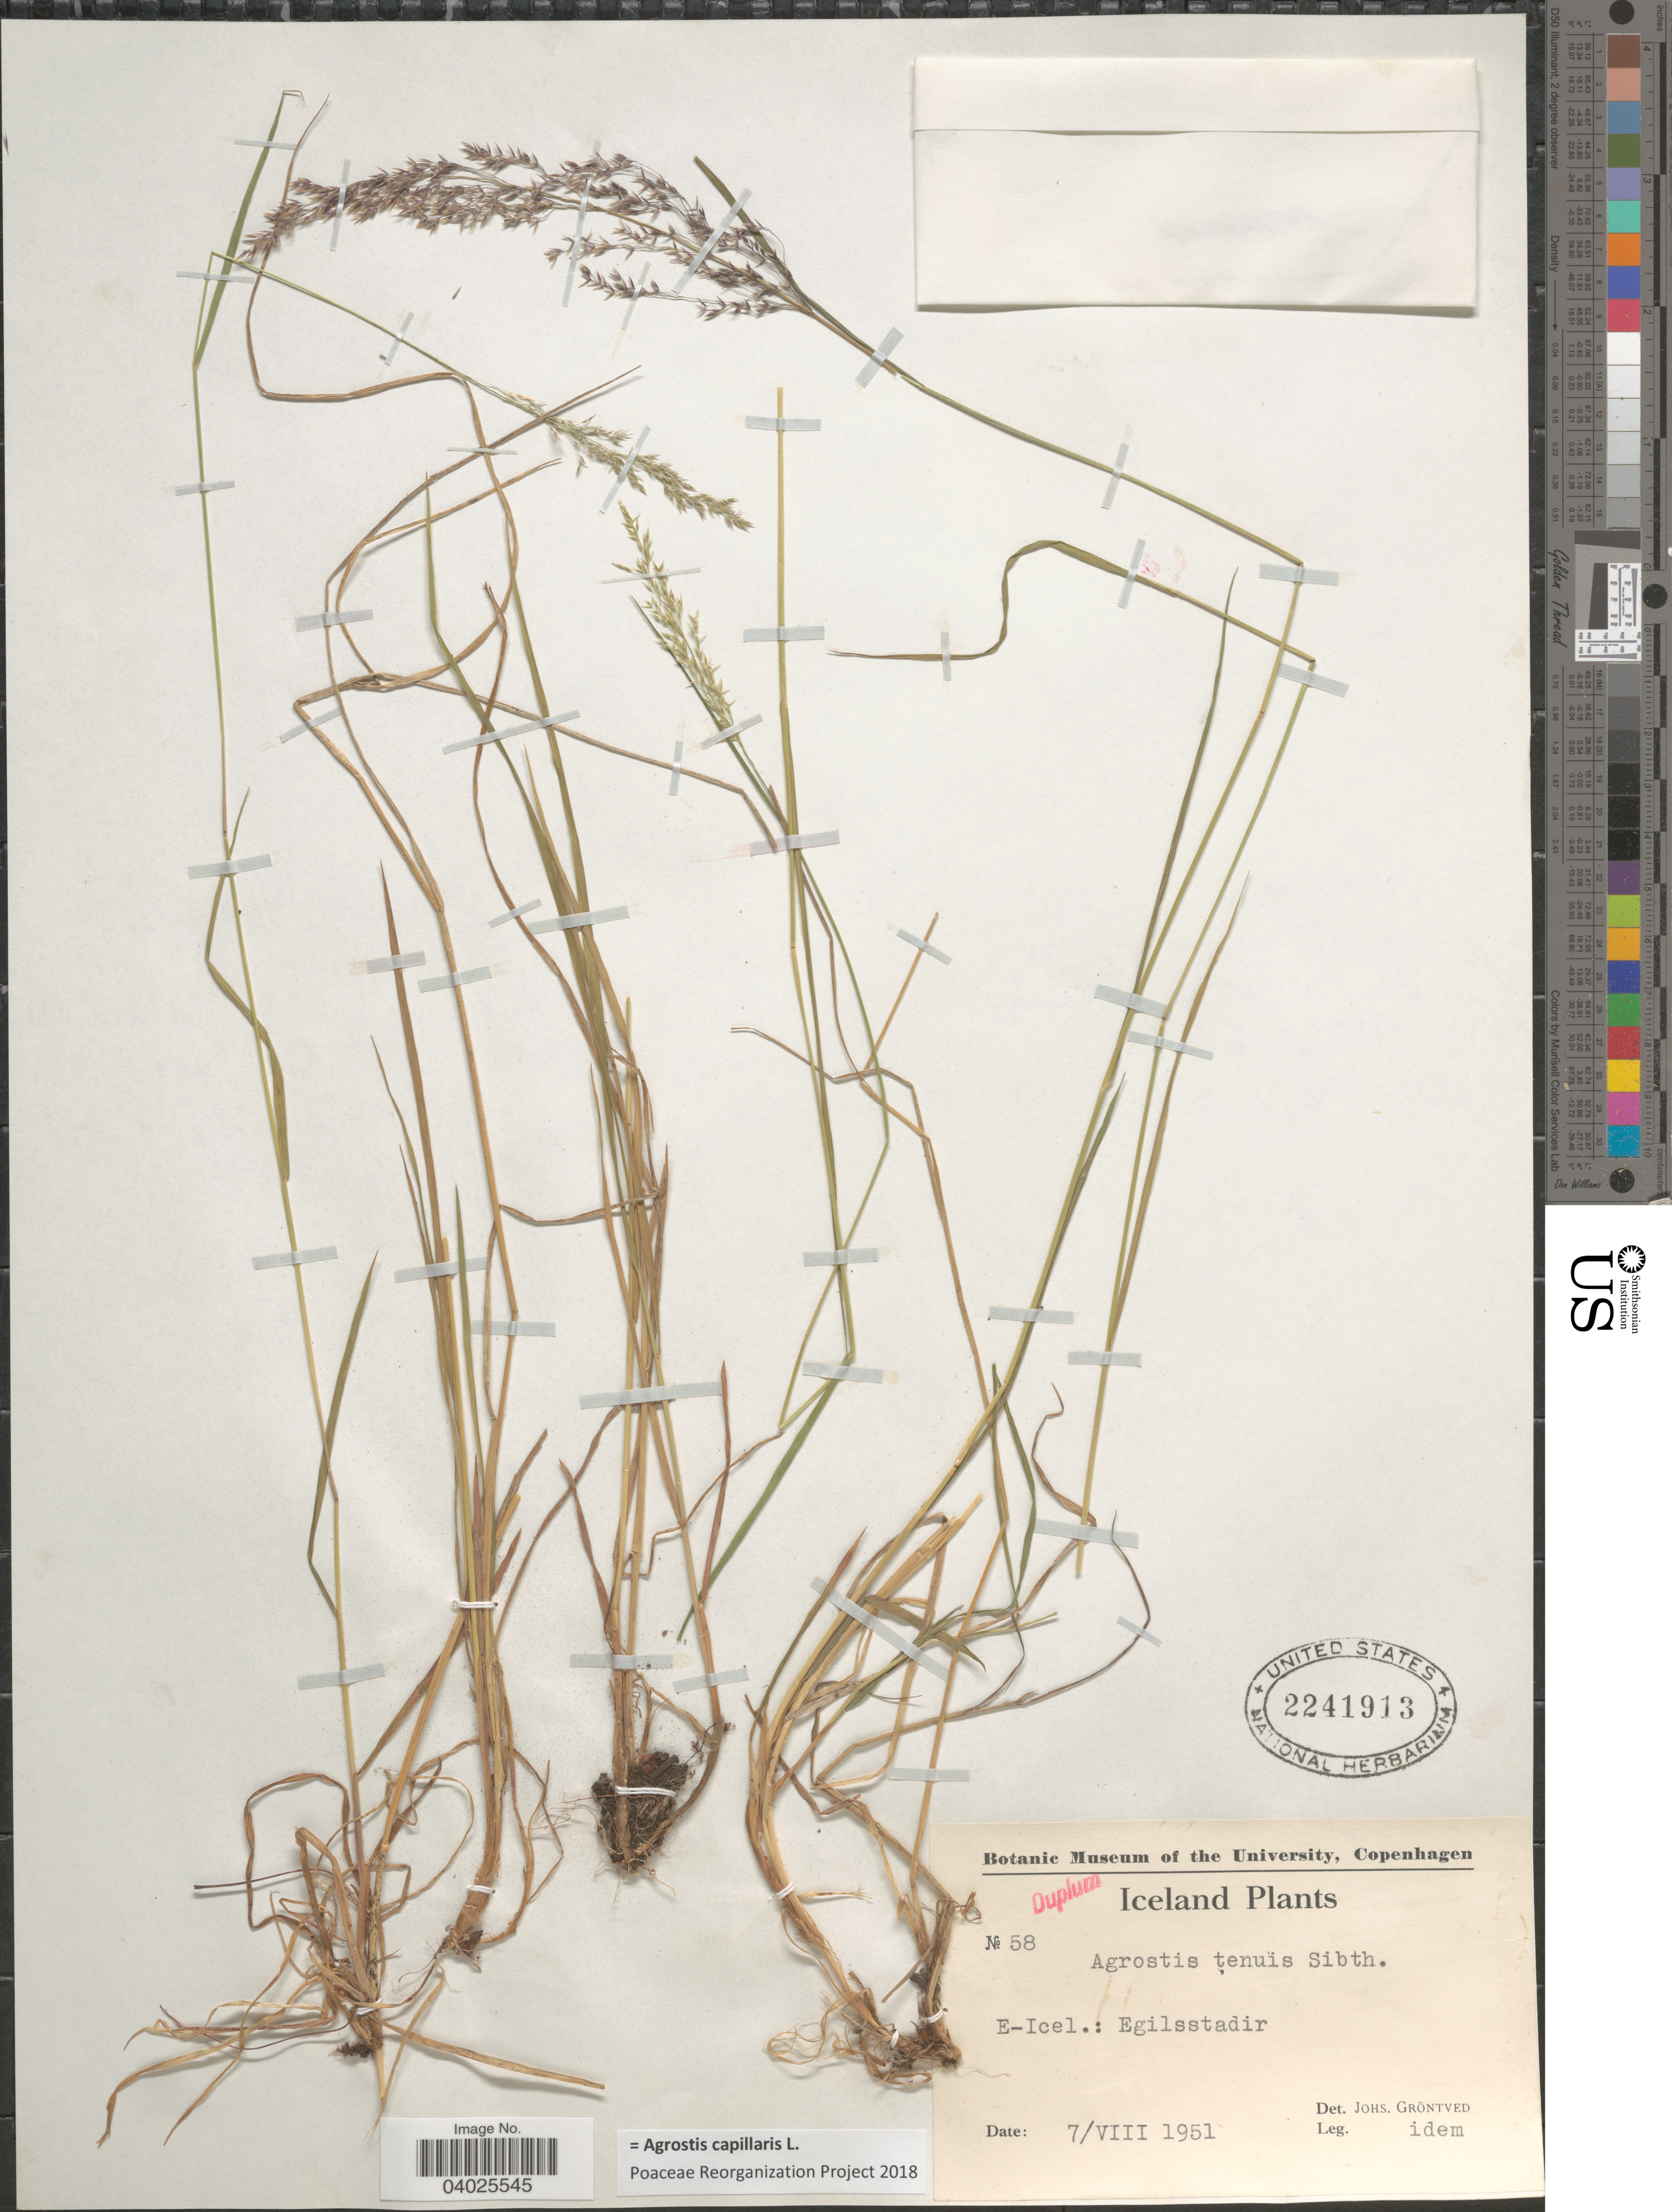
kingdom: Plantae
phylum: Tracheophyta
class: Liliopsida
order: Poales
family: Poaceae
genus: Agrostis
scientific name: Agrostis capillaris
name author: L.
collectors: J. Grøntved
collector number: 58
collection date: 1951-08-07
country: Iceland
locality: E-Icel.: Egilsstadir.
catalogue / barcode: US 2241913